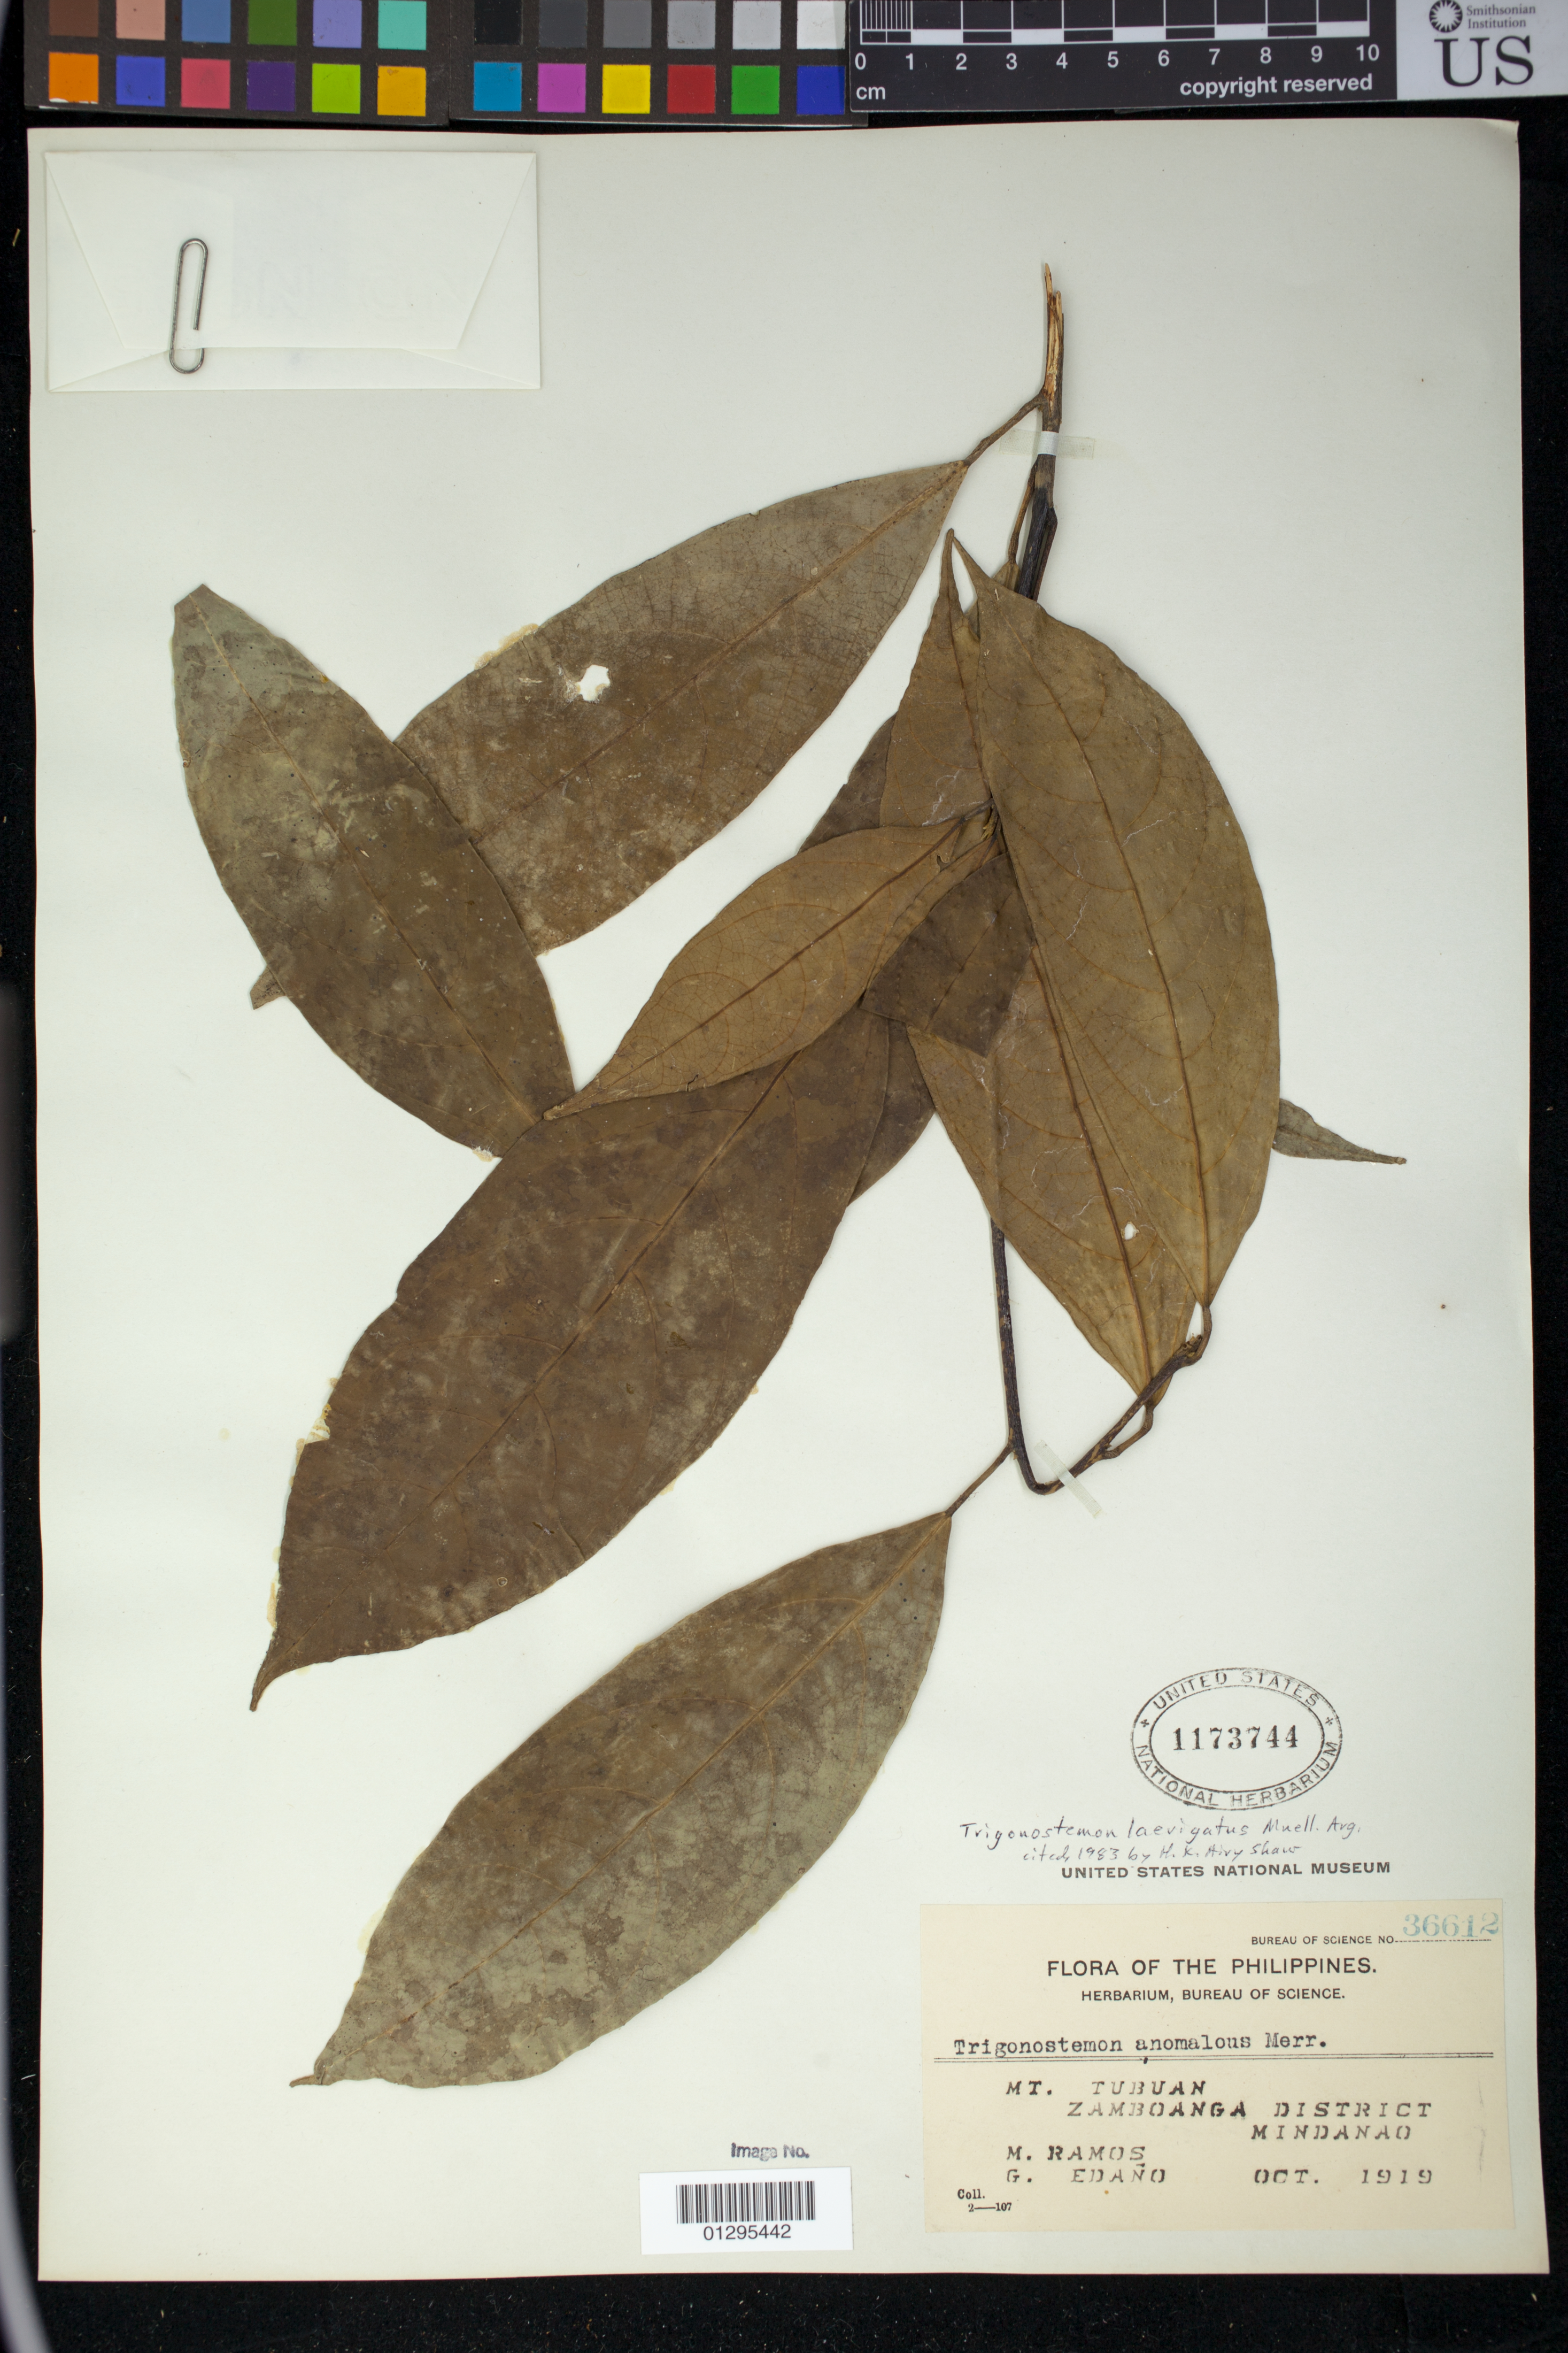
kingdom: Plantae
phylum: Tracheophyta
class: Magnoliopsida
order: Malpighiales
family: Euphorbiaceae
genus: Trigonostemon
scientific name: Trigonostemon laevigatus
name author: Müll. Arg.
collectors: M. Ramos & G. Edaño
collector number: Bur. Sci. 36612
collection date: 1919-10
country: Philippines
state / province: Muslim Mindanao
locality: Mt. Tubuan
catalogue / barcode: US 1173744